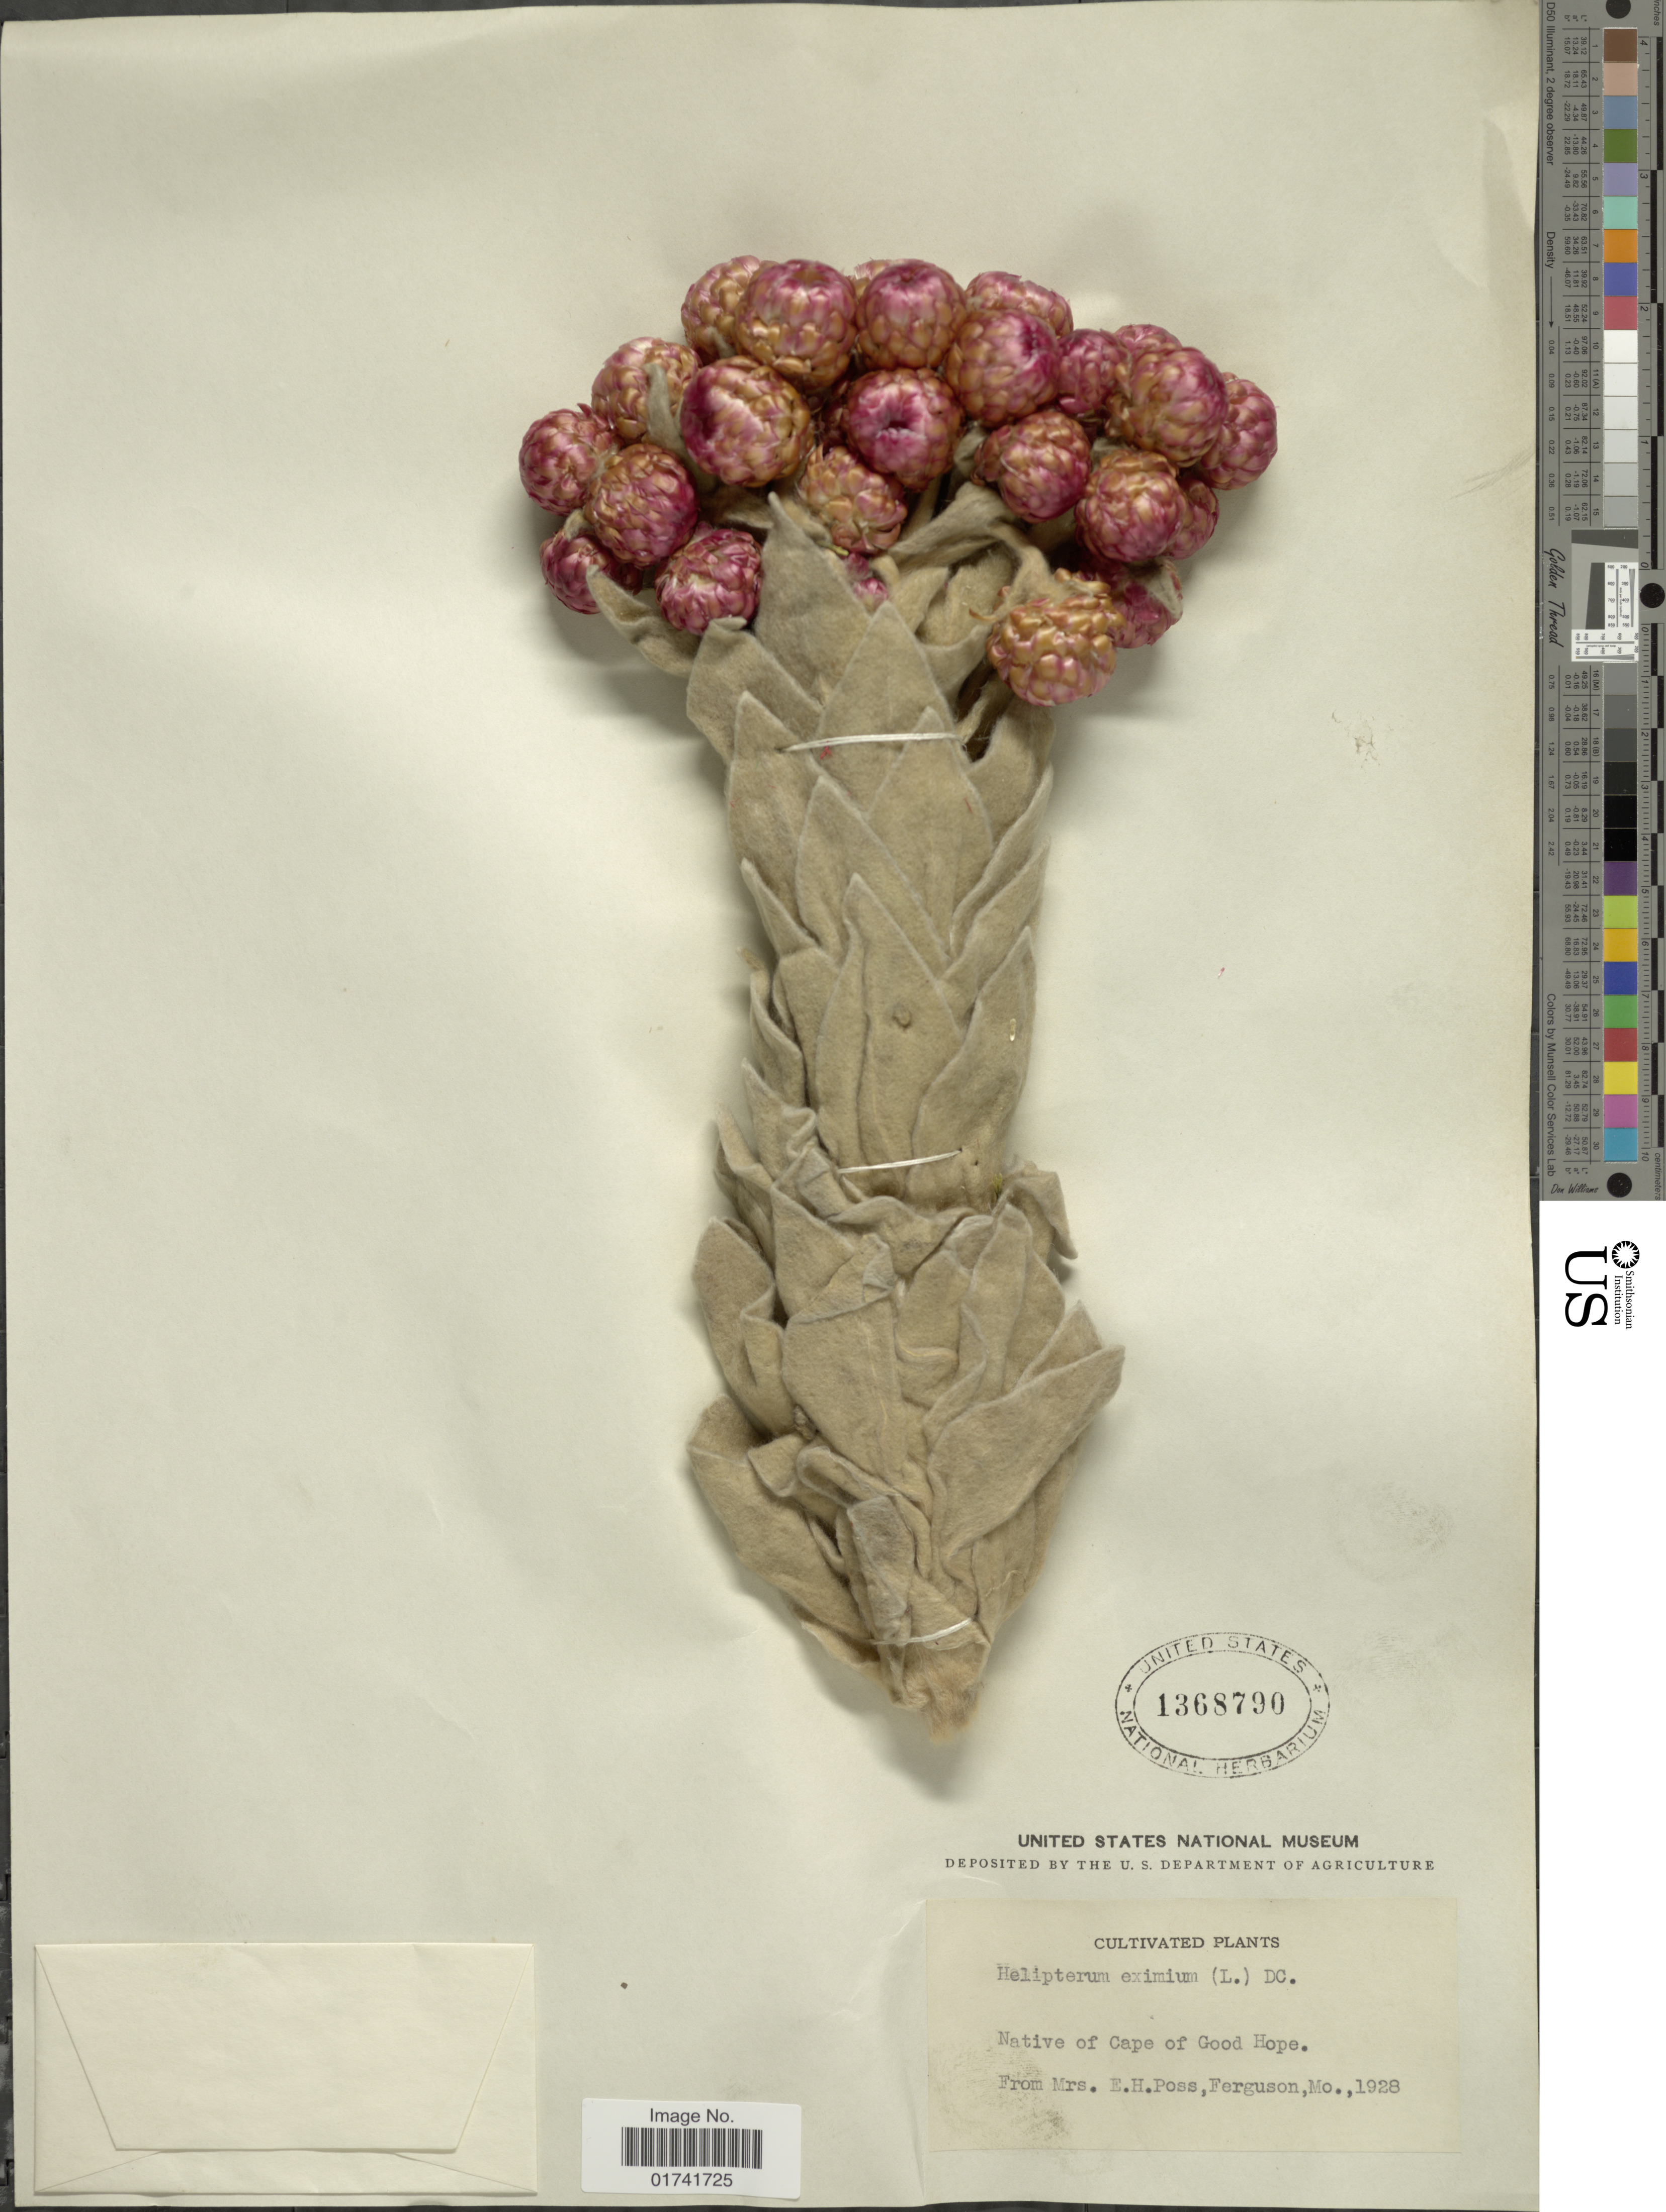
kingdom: Plantae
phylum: Tracheophyta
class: Magnoliopsida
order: Asterales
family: Asteraceae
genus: Helipterum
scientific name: Helipterum eximium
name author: (L.) DC.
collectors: E. Poss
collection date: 1928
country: United States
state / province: Missouri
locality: Ferguson, Mo., Native of Cape of Good Hope.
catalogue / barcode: US 1368790